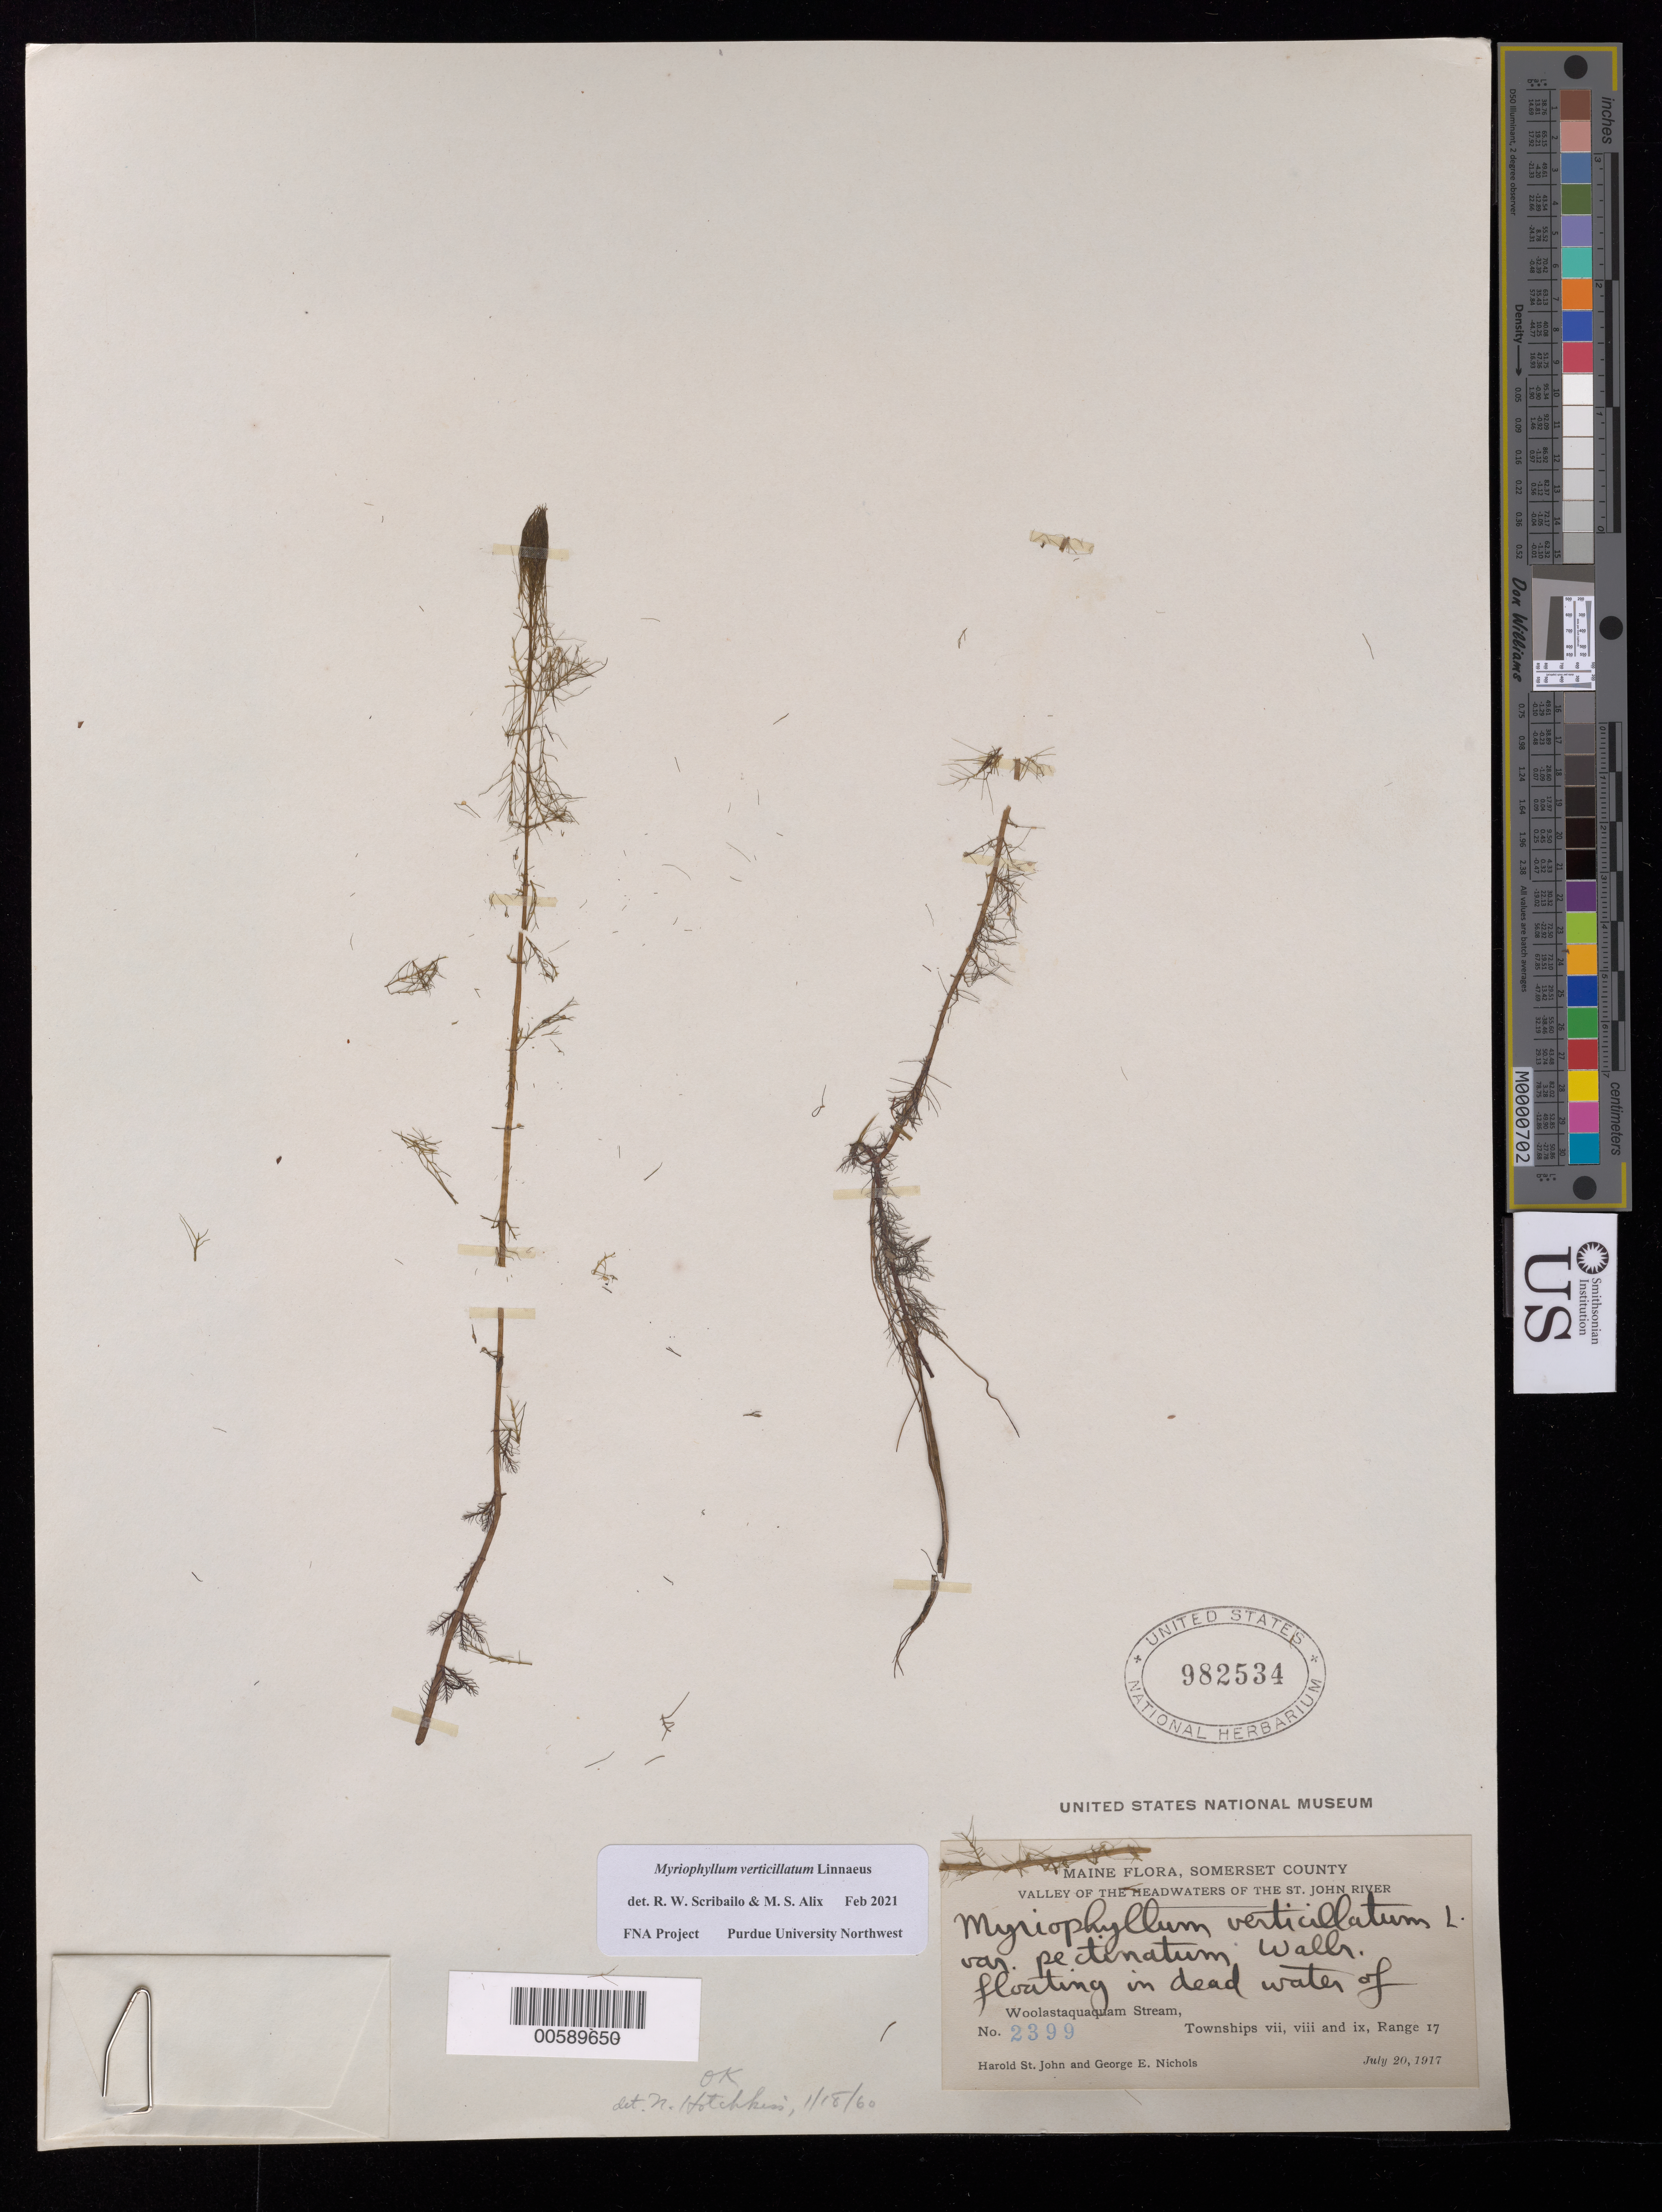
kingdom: Plantae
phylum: Tracheophyta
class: Magnoliopsida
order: Saxifragales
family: Haloragaceae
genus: Myriophyllum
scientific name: Myriophyllum verticillatum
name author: L.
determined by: Scribailo, R. W.; Alix, M. S.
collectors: H. St. John & G. E. Nichols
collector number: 2399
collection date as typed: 20 Jul 1917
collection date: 1917-07-20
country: United States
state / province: Maine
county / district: Somerset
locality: St. John River, Woolastaquaquam Stream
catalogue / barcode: US 982534